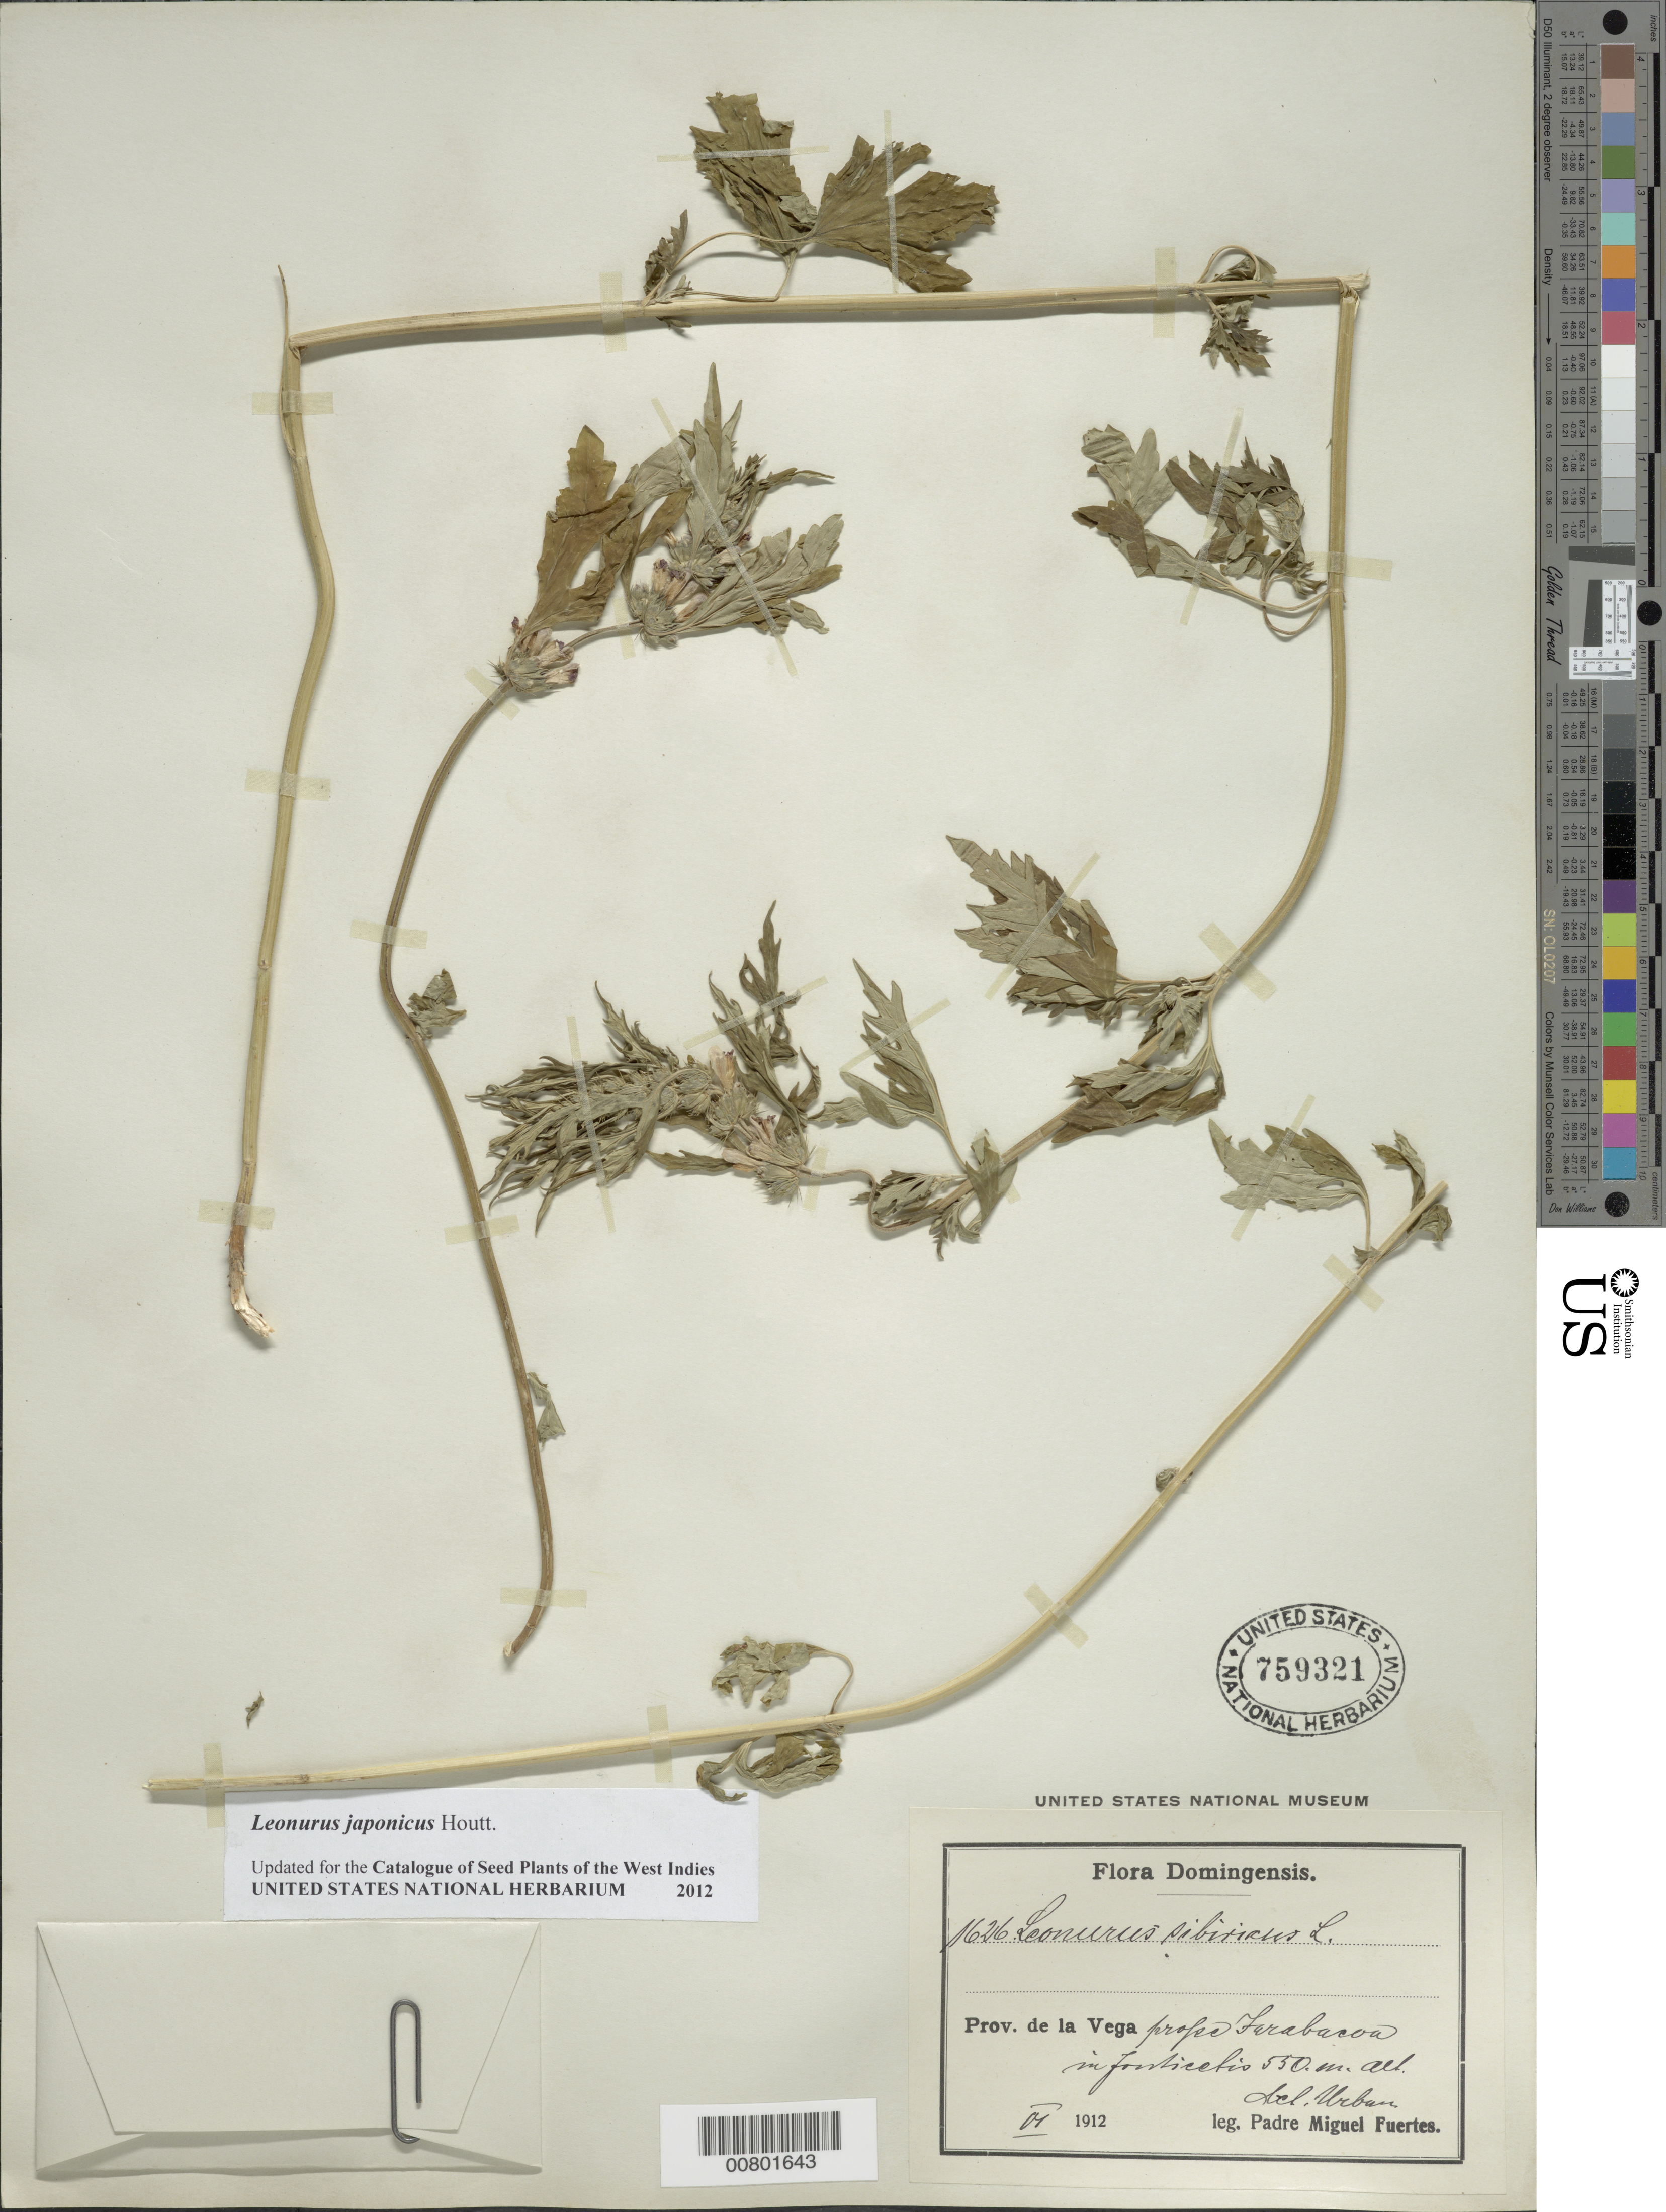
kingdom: Plantae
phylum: Tracheophyta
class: Magnoliopsida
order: Lamiales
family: Lamiaceae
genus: Leonurus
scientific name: Leonurus japonicus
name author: Houtt.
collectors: M. D. Fuertes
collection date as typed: Mar 1922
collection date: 1922-03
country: Dominican Republic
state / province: La Vega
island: Hispaniola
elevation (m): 550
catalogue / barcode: US 759321